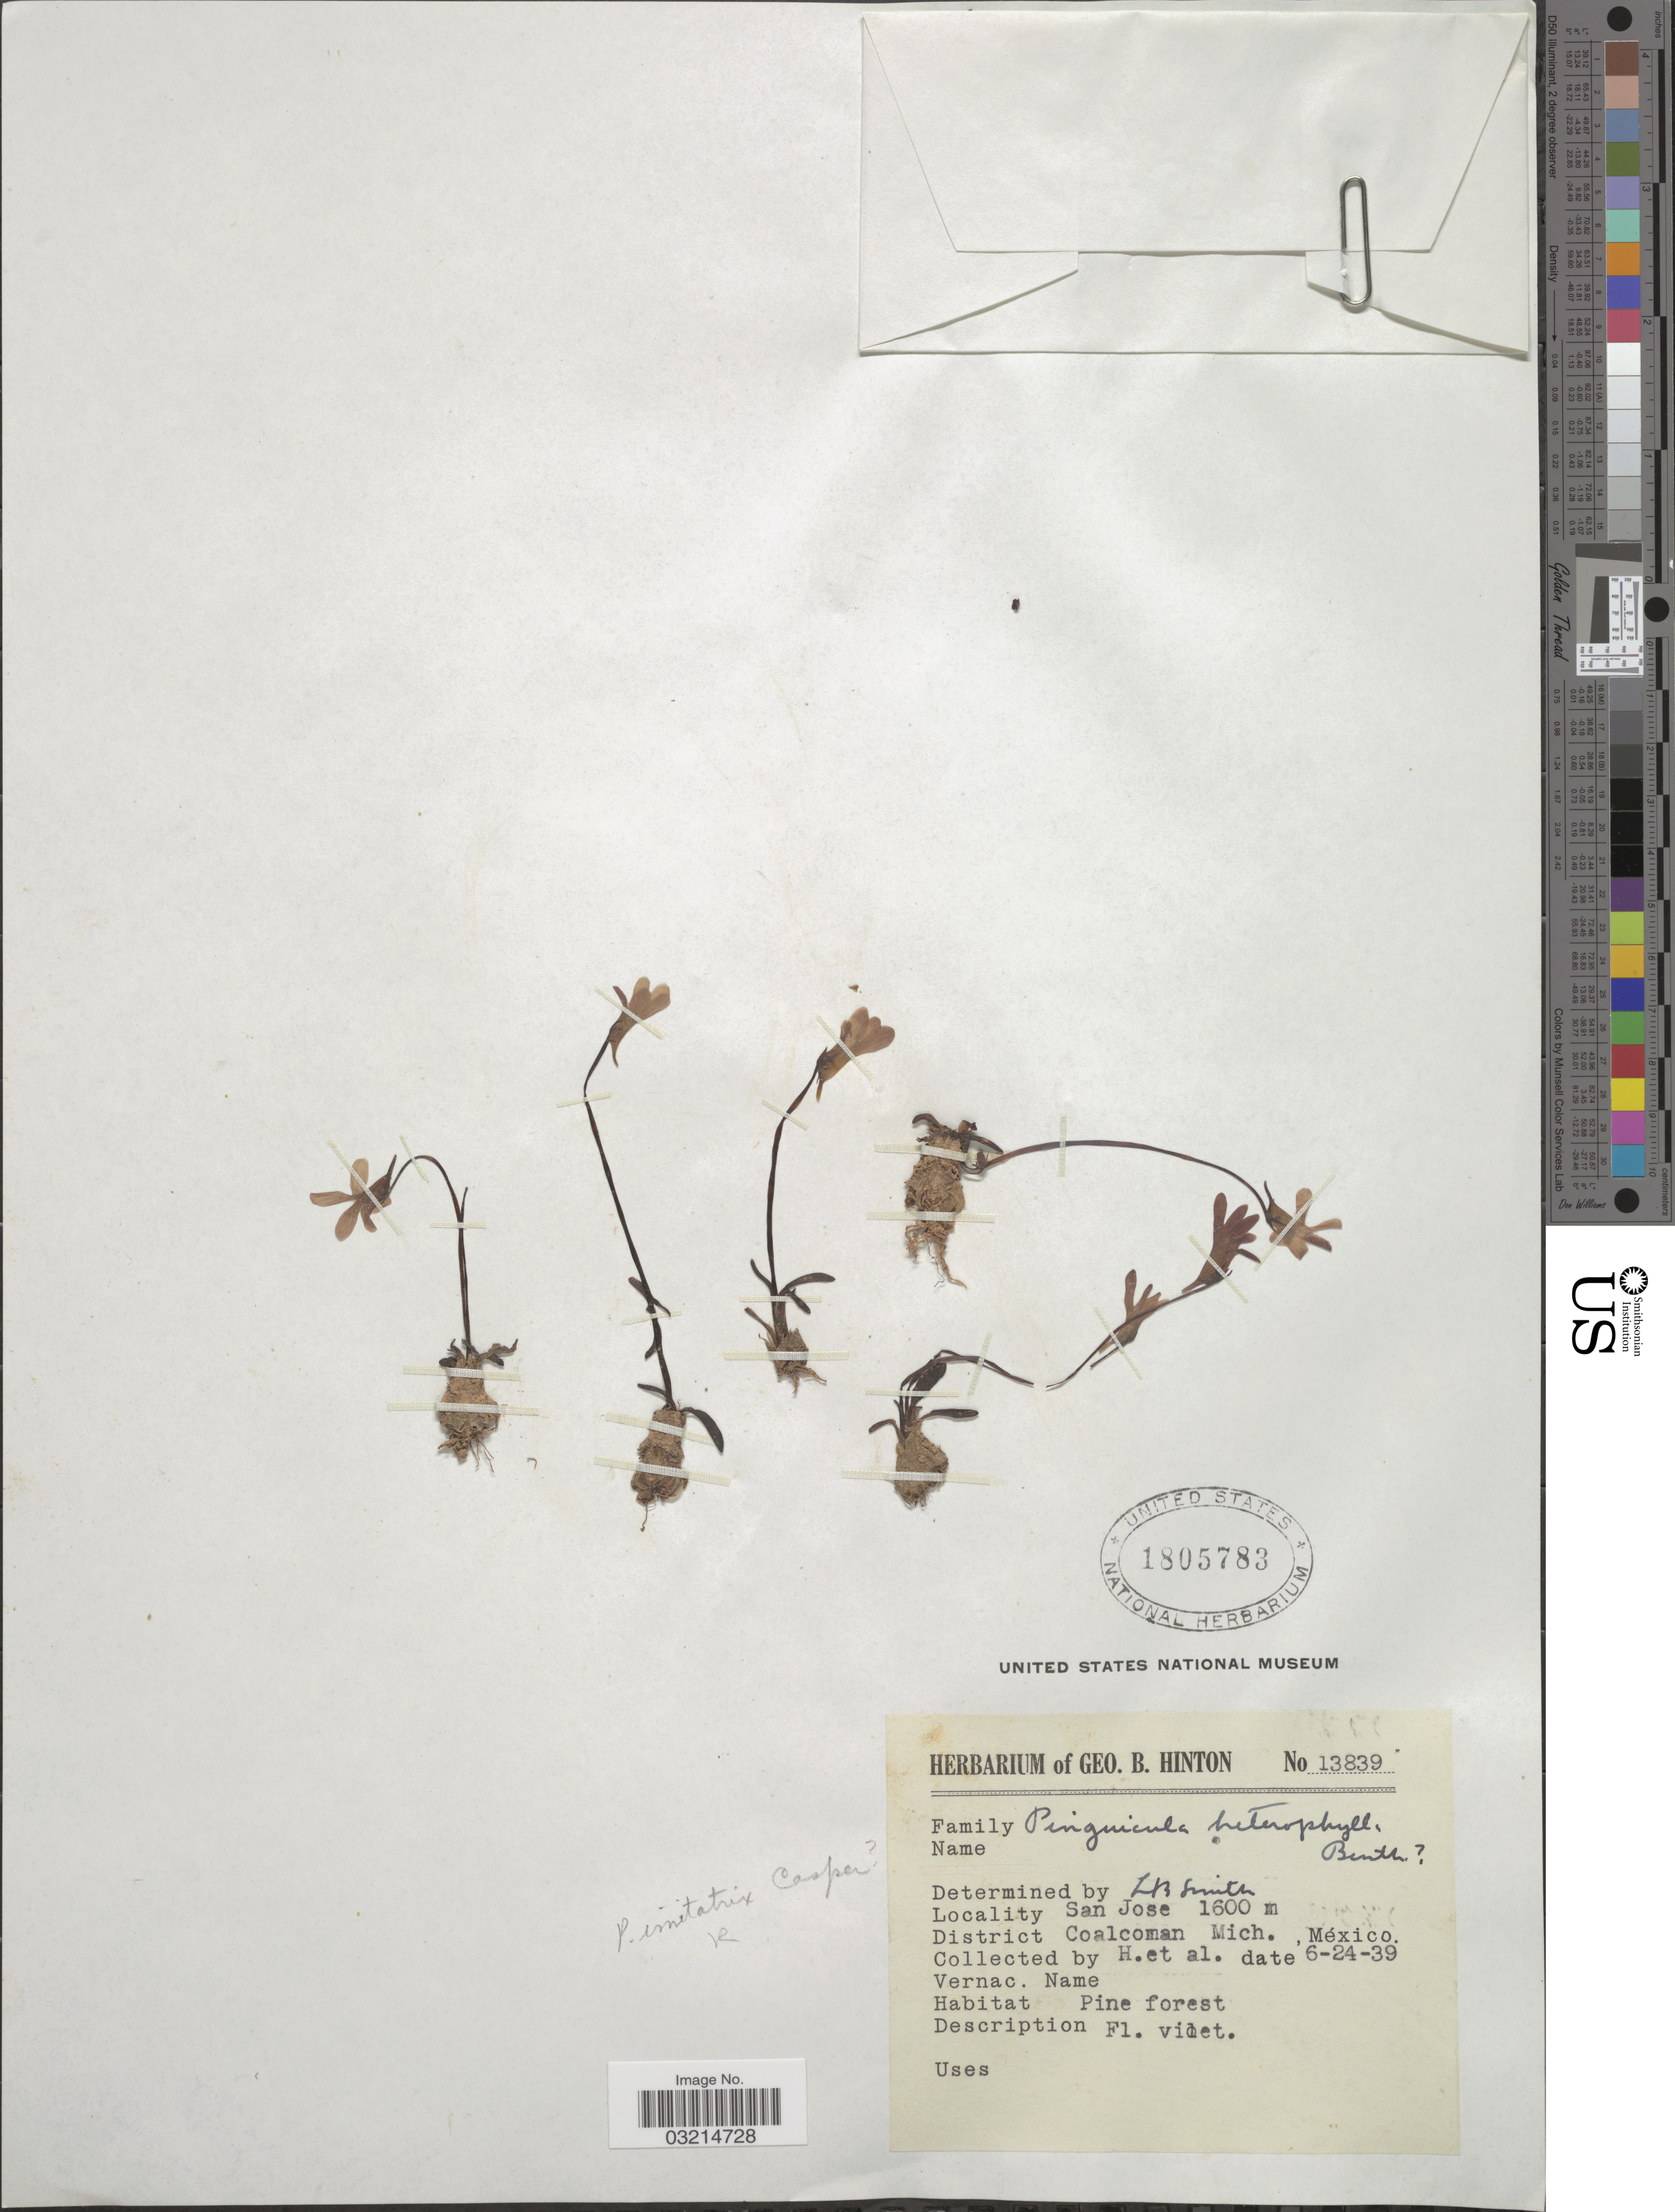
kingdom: Plantae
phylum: Tracheophyta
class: Magnoliopsida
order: Lamiales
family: Lentibulariaceae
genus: Pinguicula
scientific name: Pinguicula imitatrix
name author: Casper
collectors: G. B. Hinton & et al.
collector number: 13839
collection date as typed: Transcribed d/m/y: 24/6/39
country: Mexico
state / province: Michoacán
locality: San Jose, District Coalcoman.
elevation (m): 1600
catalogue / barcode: US 1805783